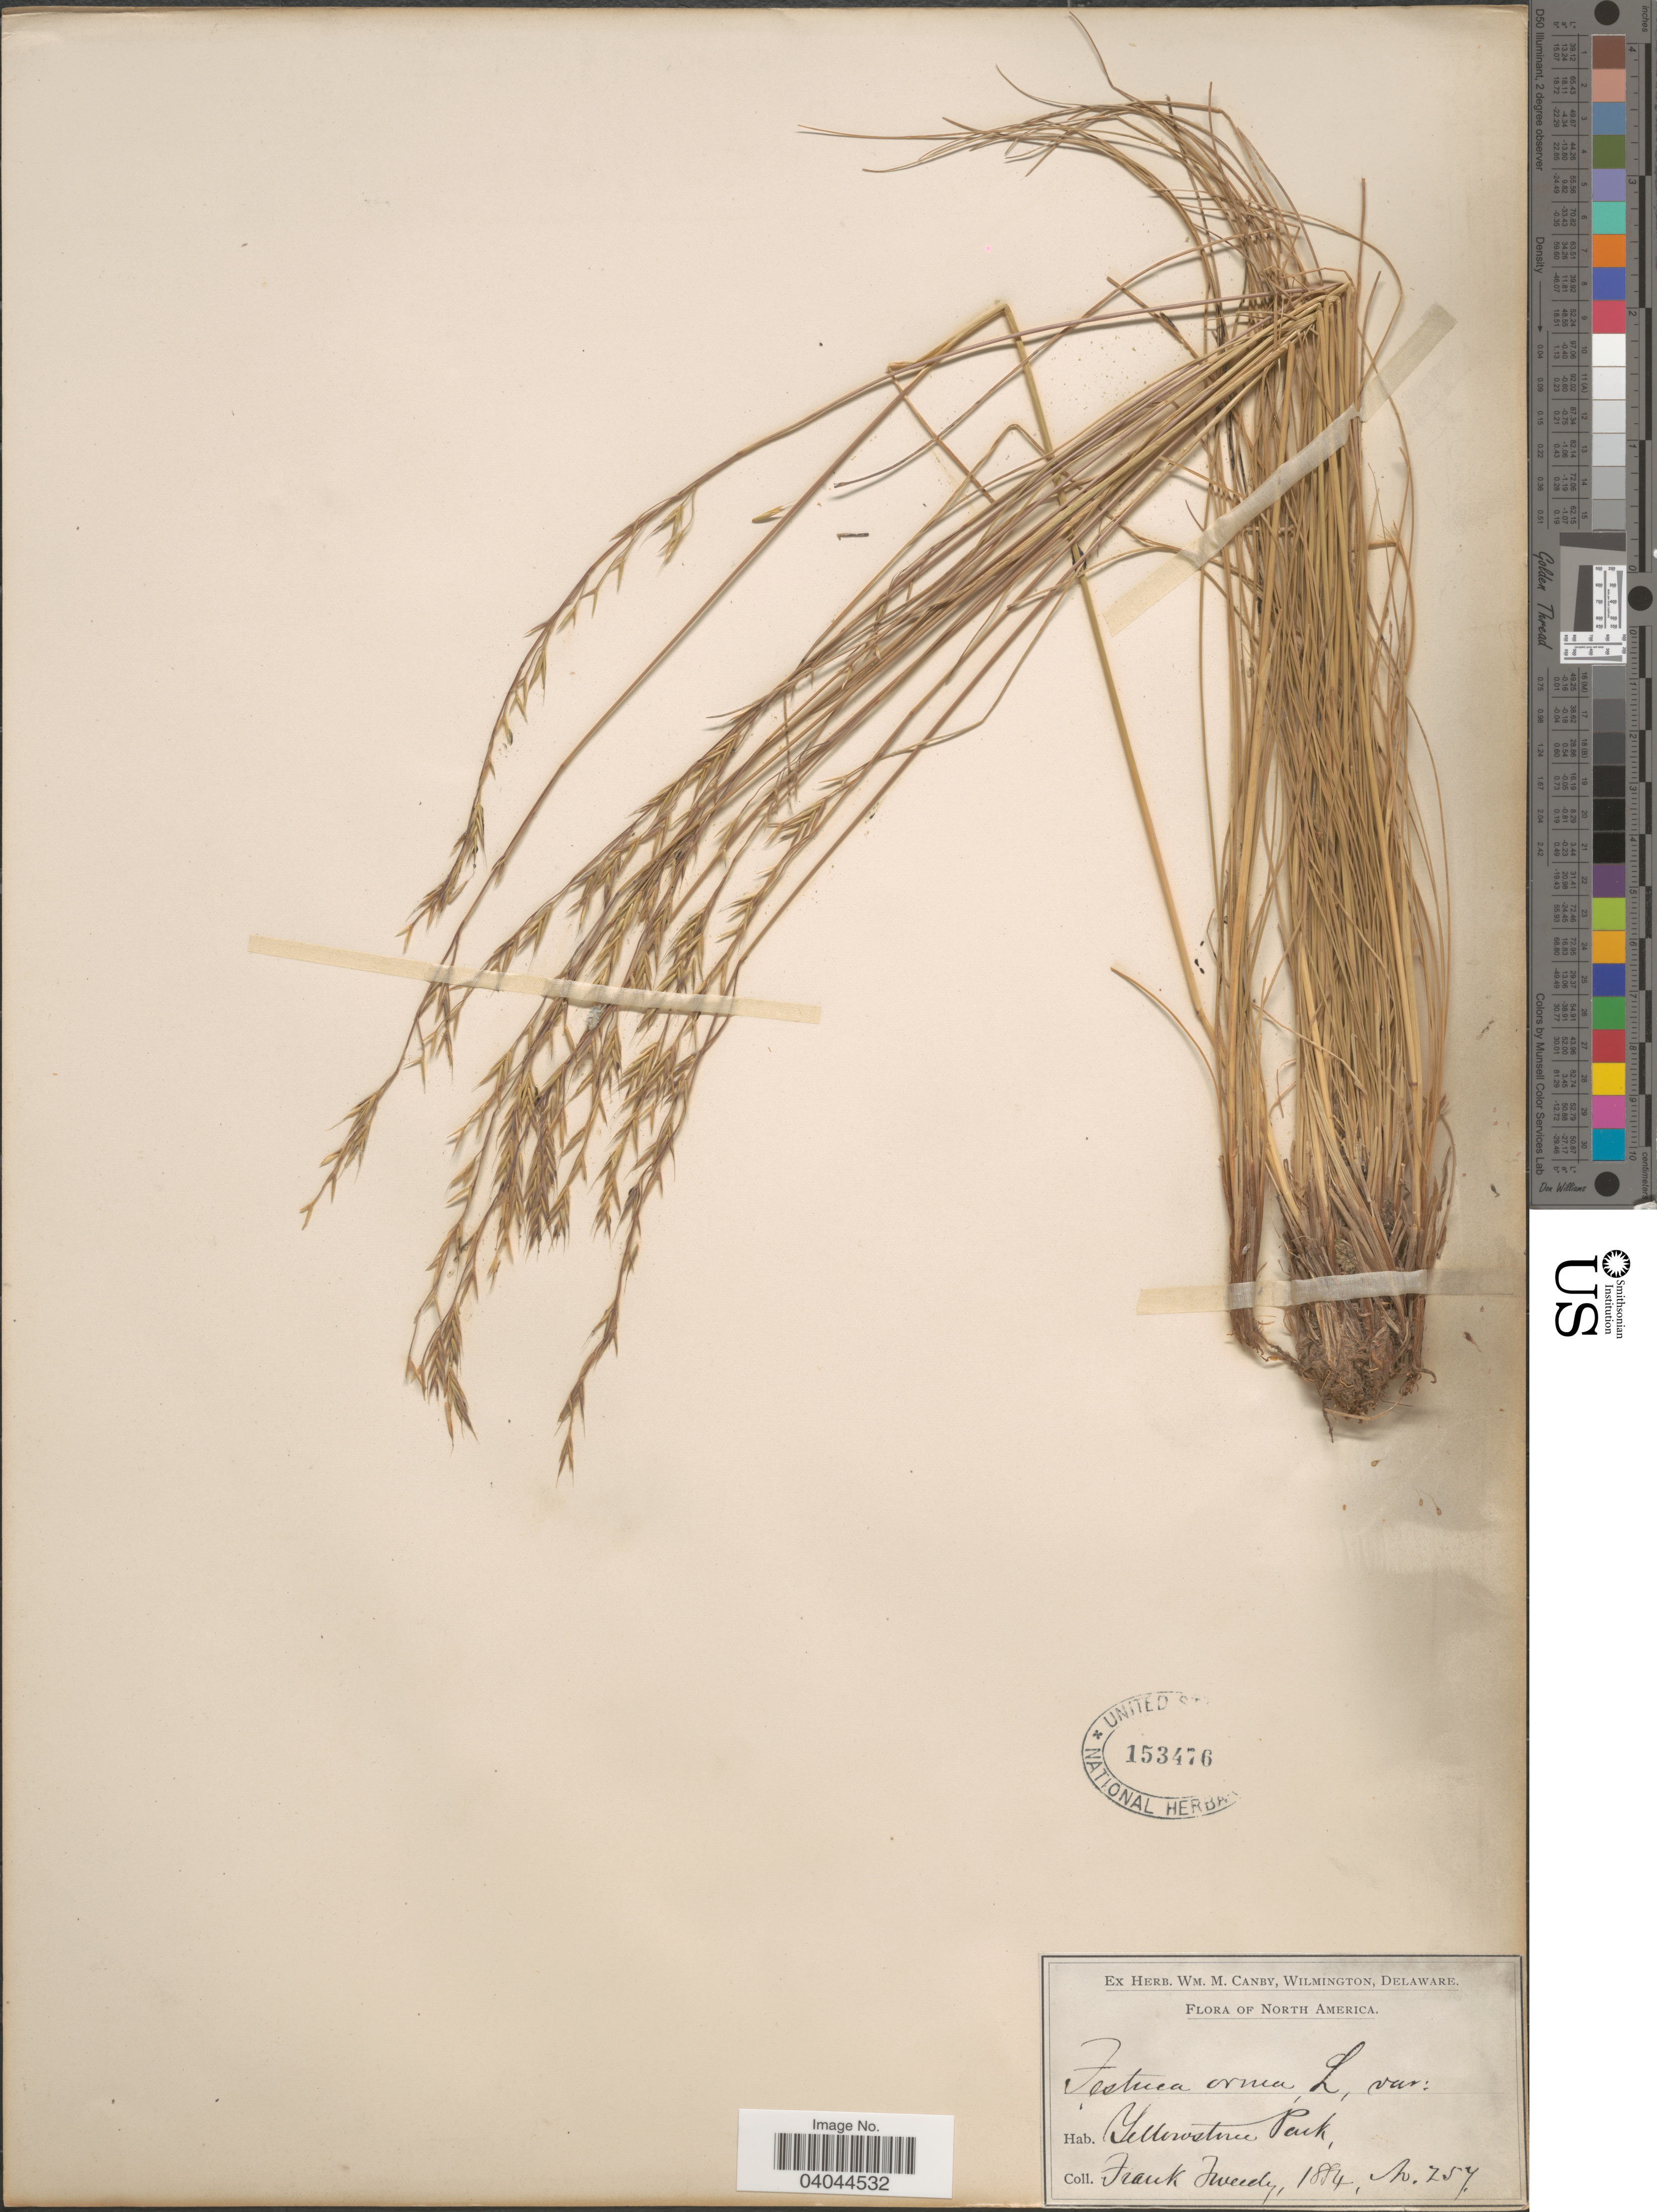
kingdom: Plantae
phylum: Tracheophyta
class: Liliopsida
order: Poales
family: Poaceae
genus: Festuca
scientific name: Festuca ovina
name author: L.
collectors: F. Tweedy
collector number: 257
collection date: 1884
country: United States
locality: Yellowstone Park.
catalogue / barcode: US 153476